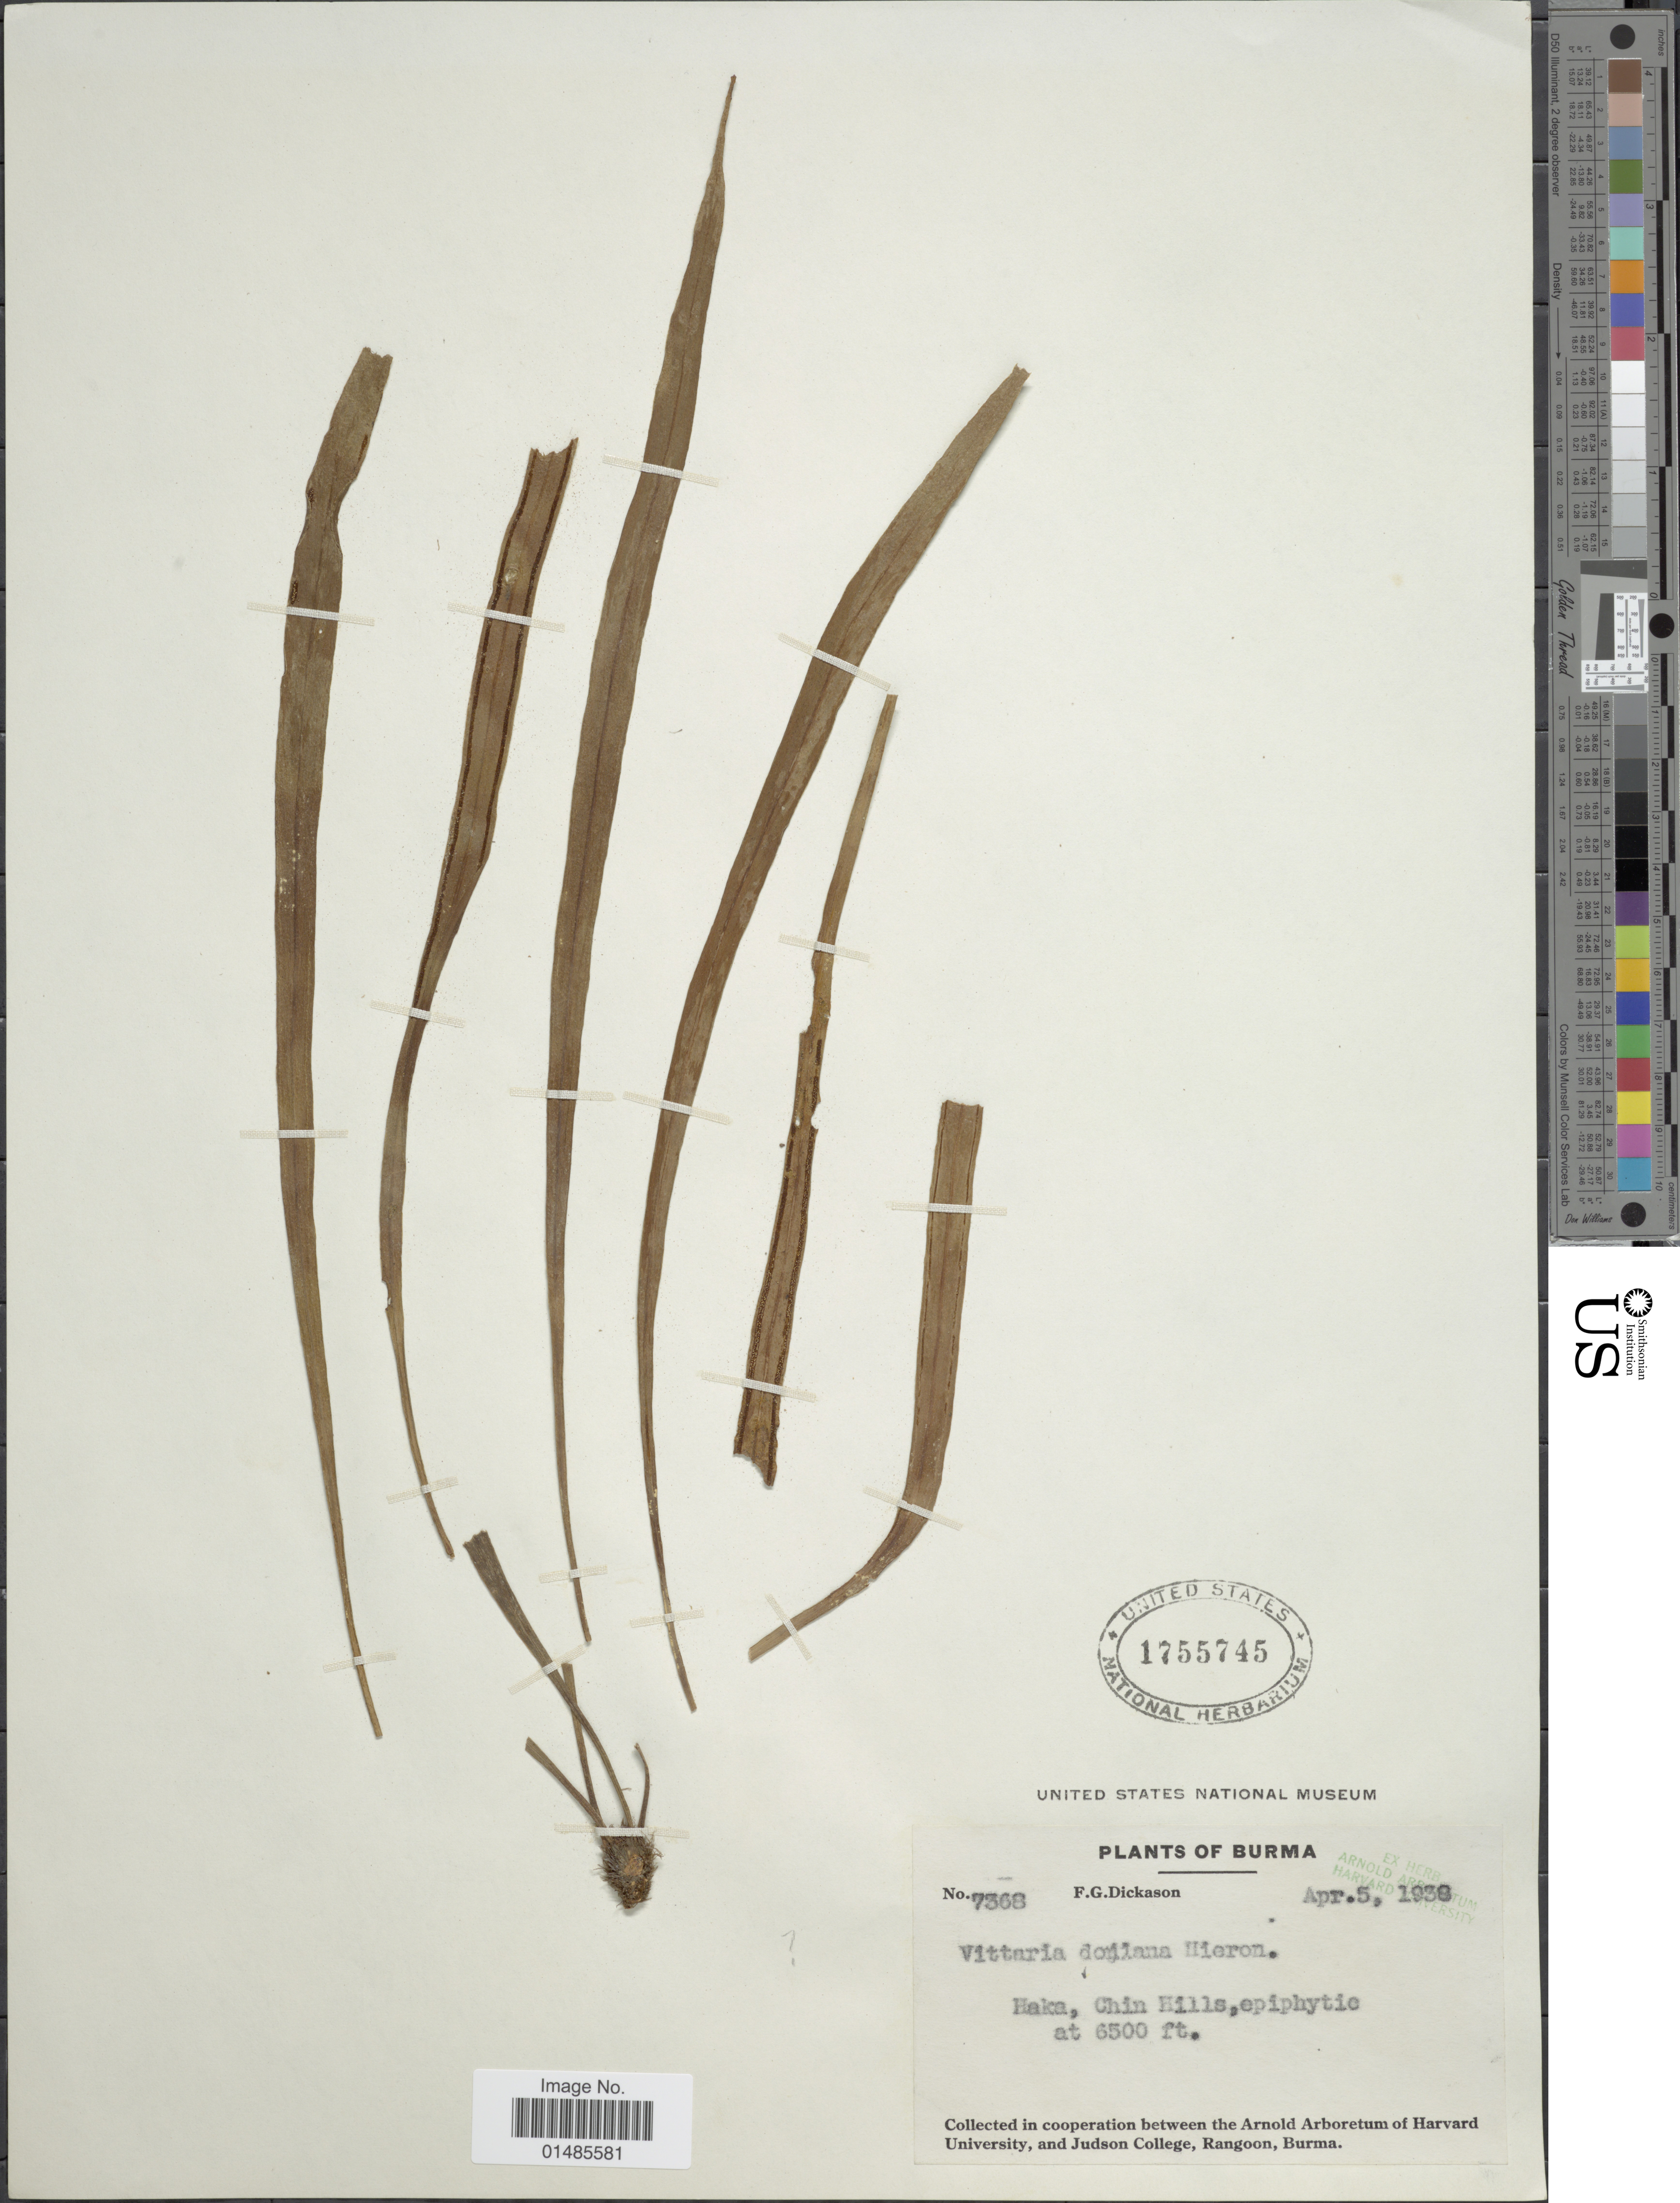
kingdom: Plantae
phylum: Tracheophyta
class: Polypodiopsida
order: Polypodiales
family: Pteridaceae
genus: Haplopteris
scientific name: Haplopteris doniana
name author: (Mett. ex Hieron.) E.H. Crane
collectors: F. Dickason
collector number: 7368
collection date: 1938-04-05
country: Myanmar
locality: Burma. Haka, Chin Hills.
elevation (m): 1981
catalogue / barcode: US 1755745